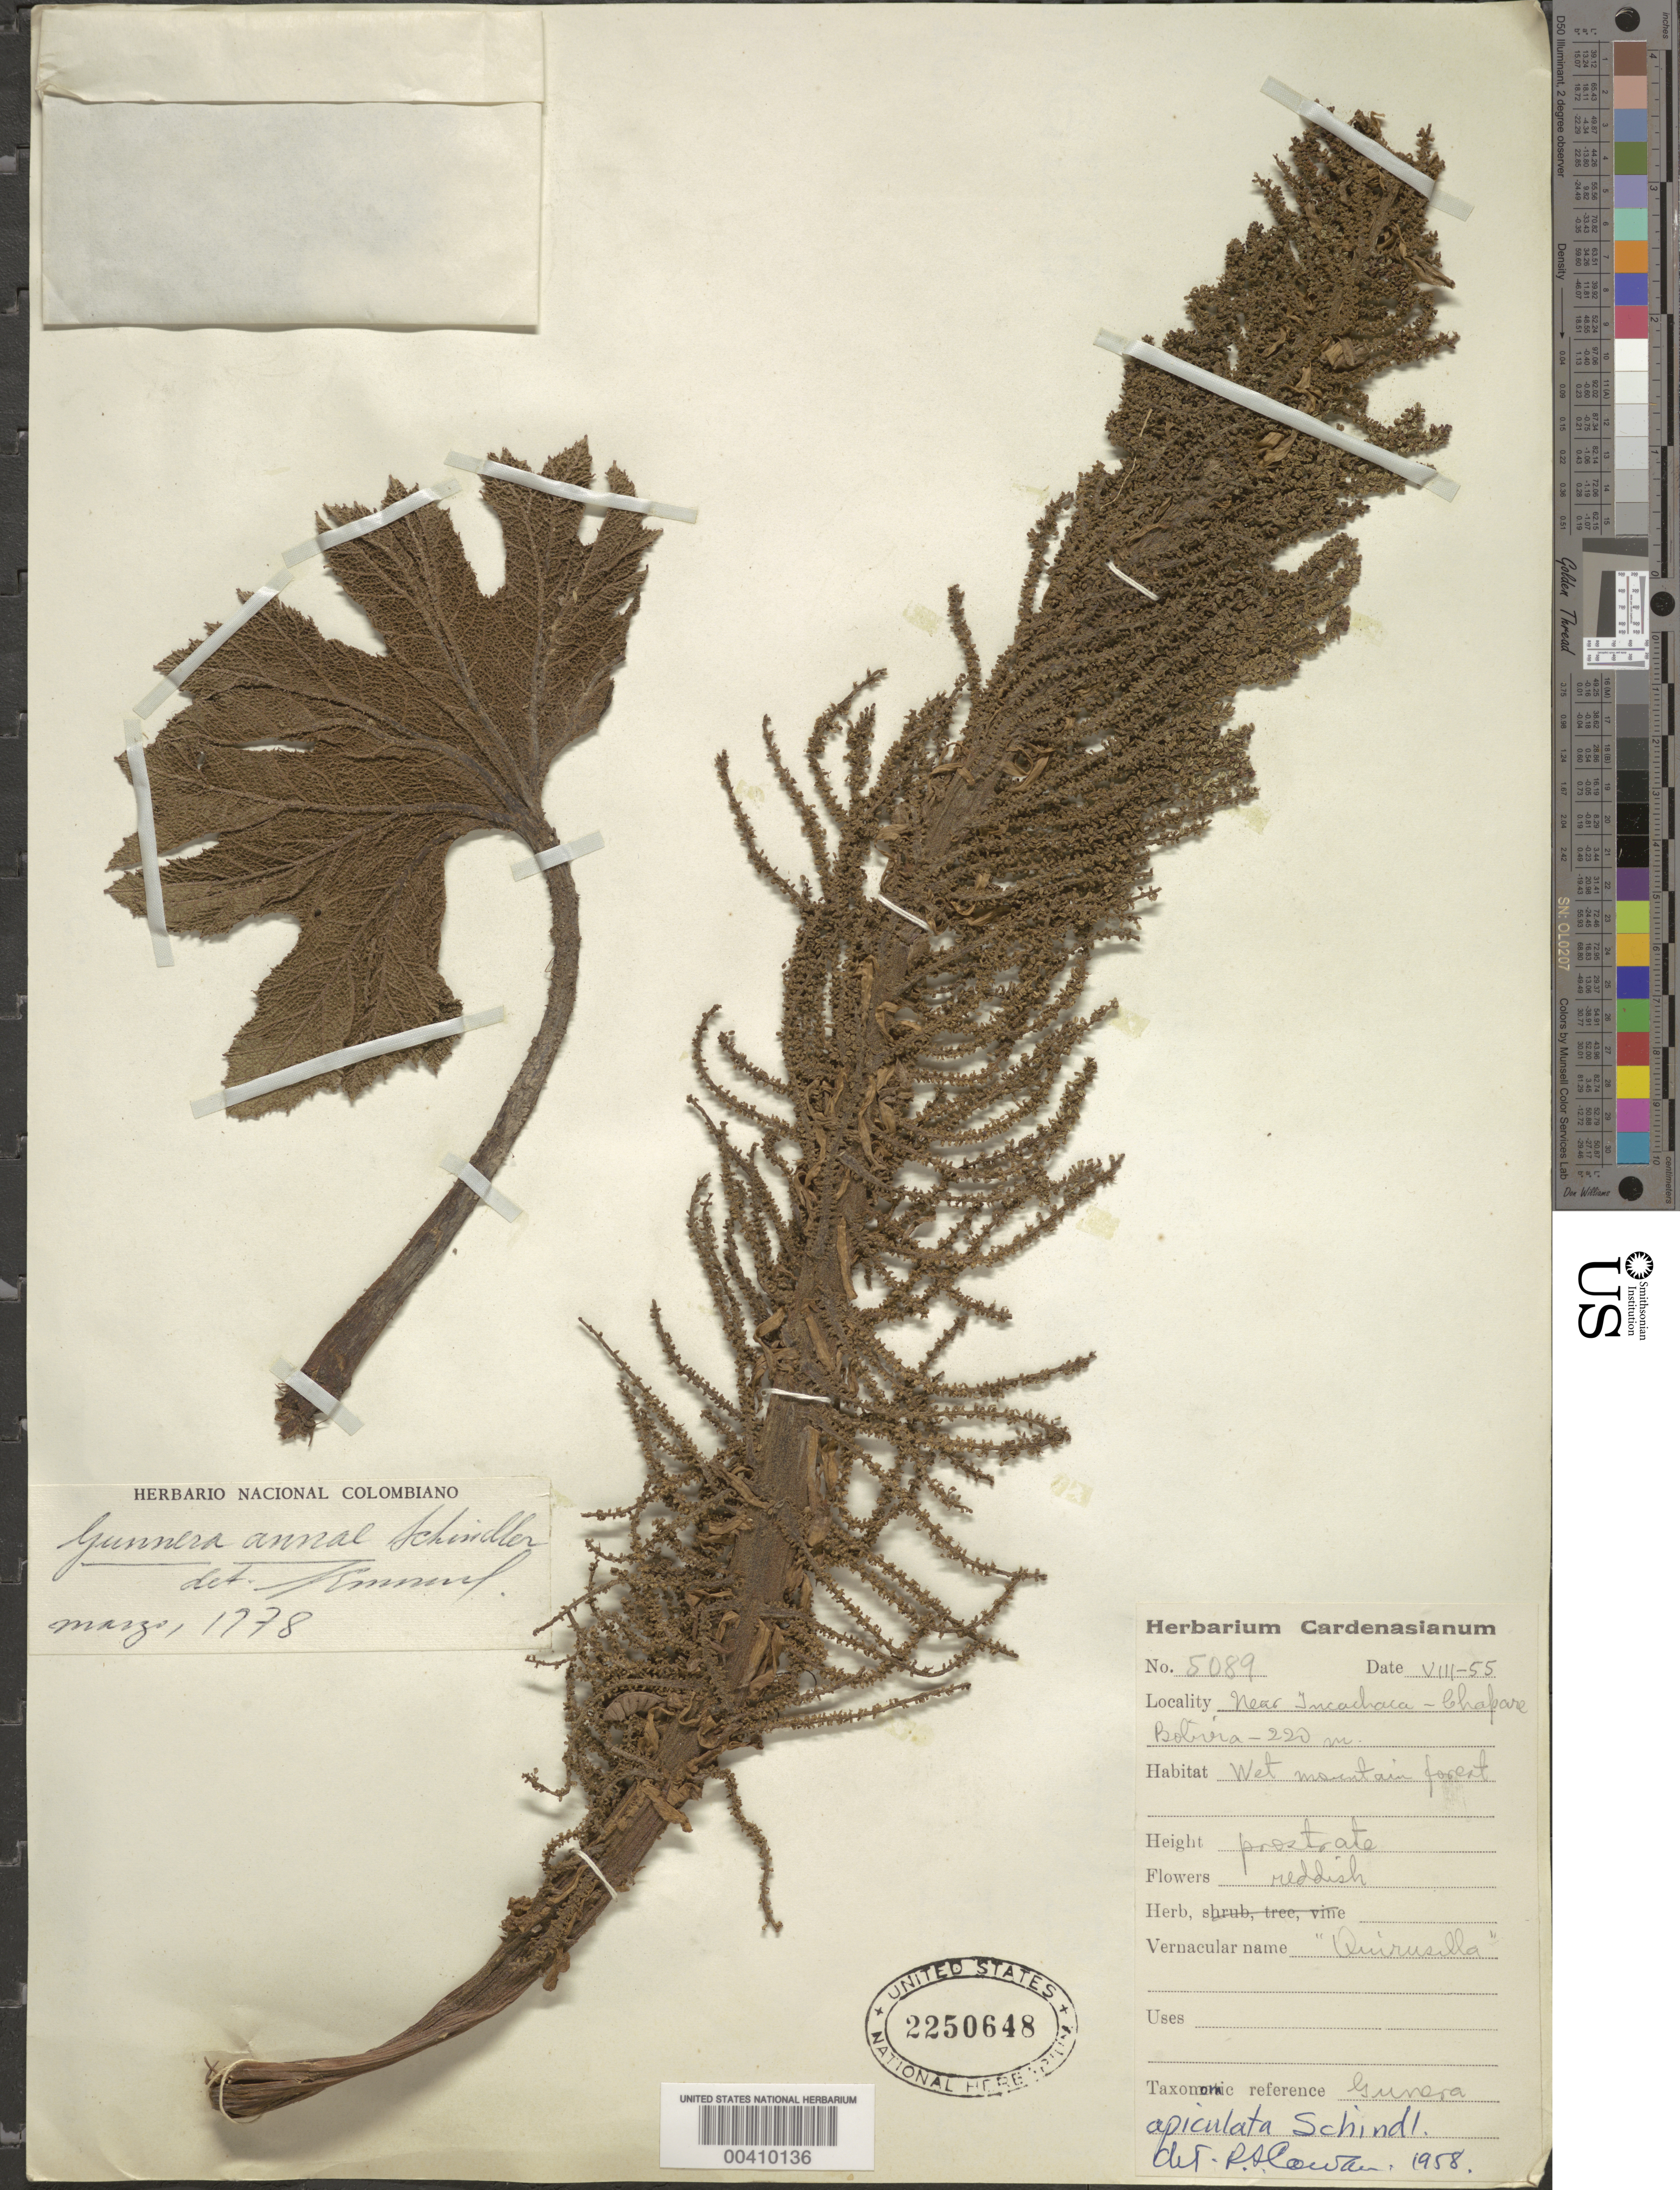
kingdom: Plantae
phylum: Tracheophyta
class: Magnoliopsida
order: Gunnerales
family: Gunneraceae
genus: Gunnera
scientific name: Gunnera annae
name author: Schindl.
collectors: M. Cárdenas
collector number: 5089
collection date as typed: Aug 1955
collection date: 1955-08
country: Bolivia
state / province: Cochabamba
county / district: Chaparé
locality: Near Incachaca - Chapare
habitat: Wet mountain forest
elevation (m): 220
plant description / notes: Common name: Quirusilla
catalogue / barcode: US 2250648